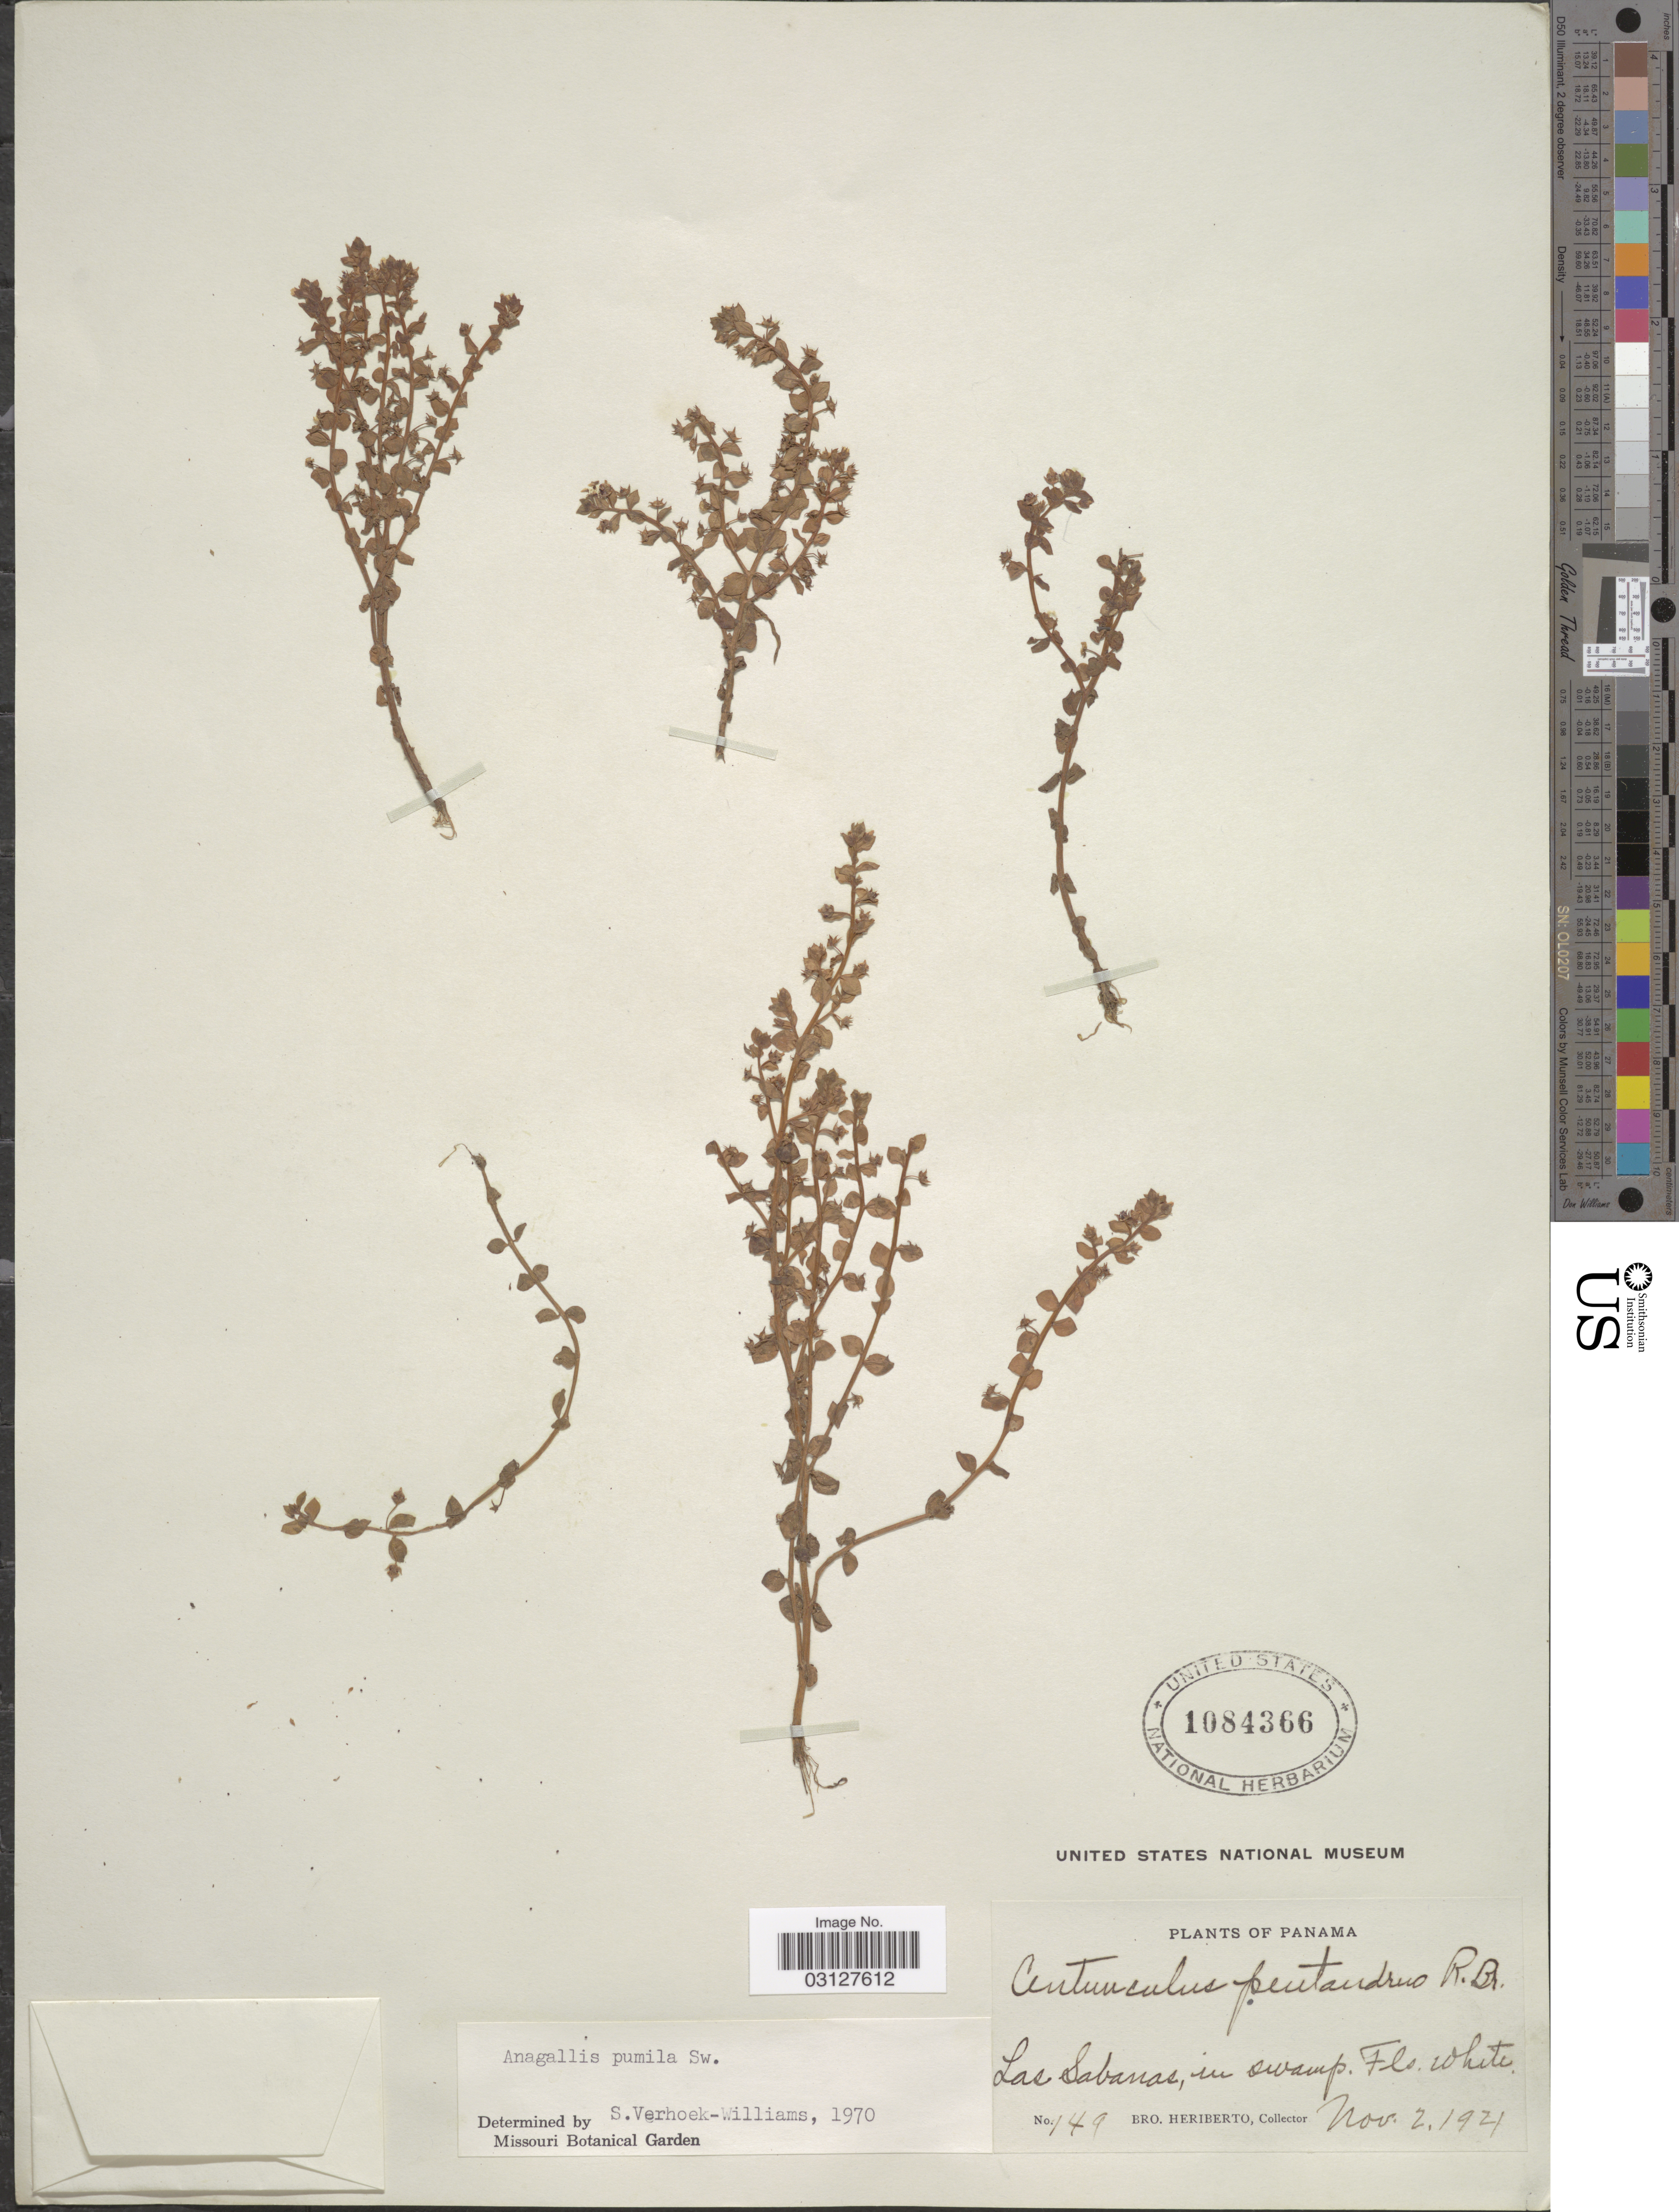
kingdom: Plantae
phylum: Tracheophyta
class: Magnoliopsida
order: Ericales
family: Primulaceae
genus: Anagallis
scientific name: Anagallis pumila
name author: Sw.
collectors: B. Heriberto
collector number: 149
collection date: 1921-11-02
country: Panama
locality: Las Sabanas, in swamp.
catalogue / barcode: US 1084366